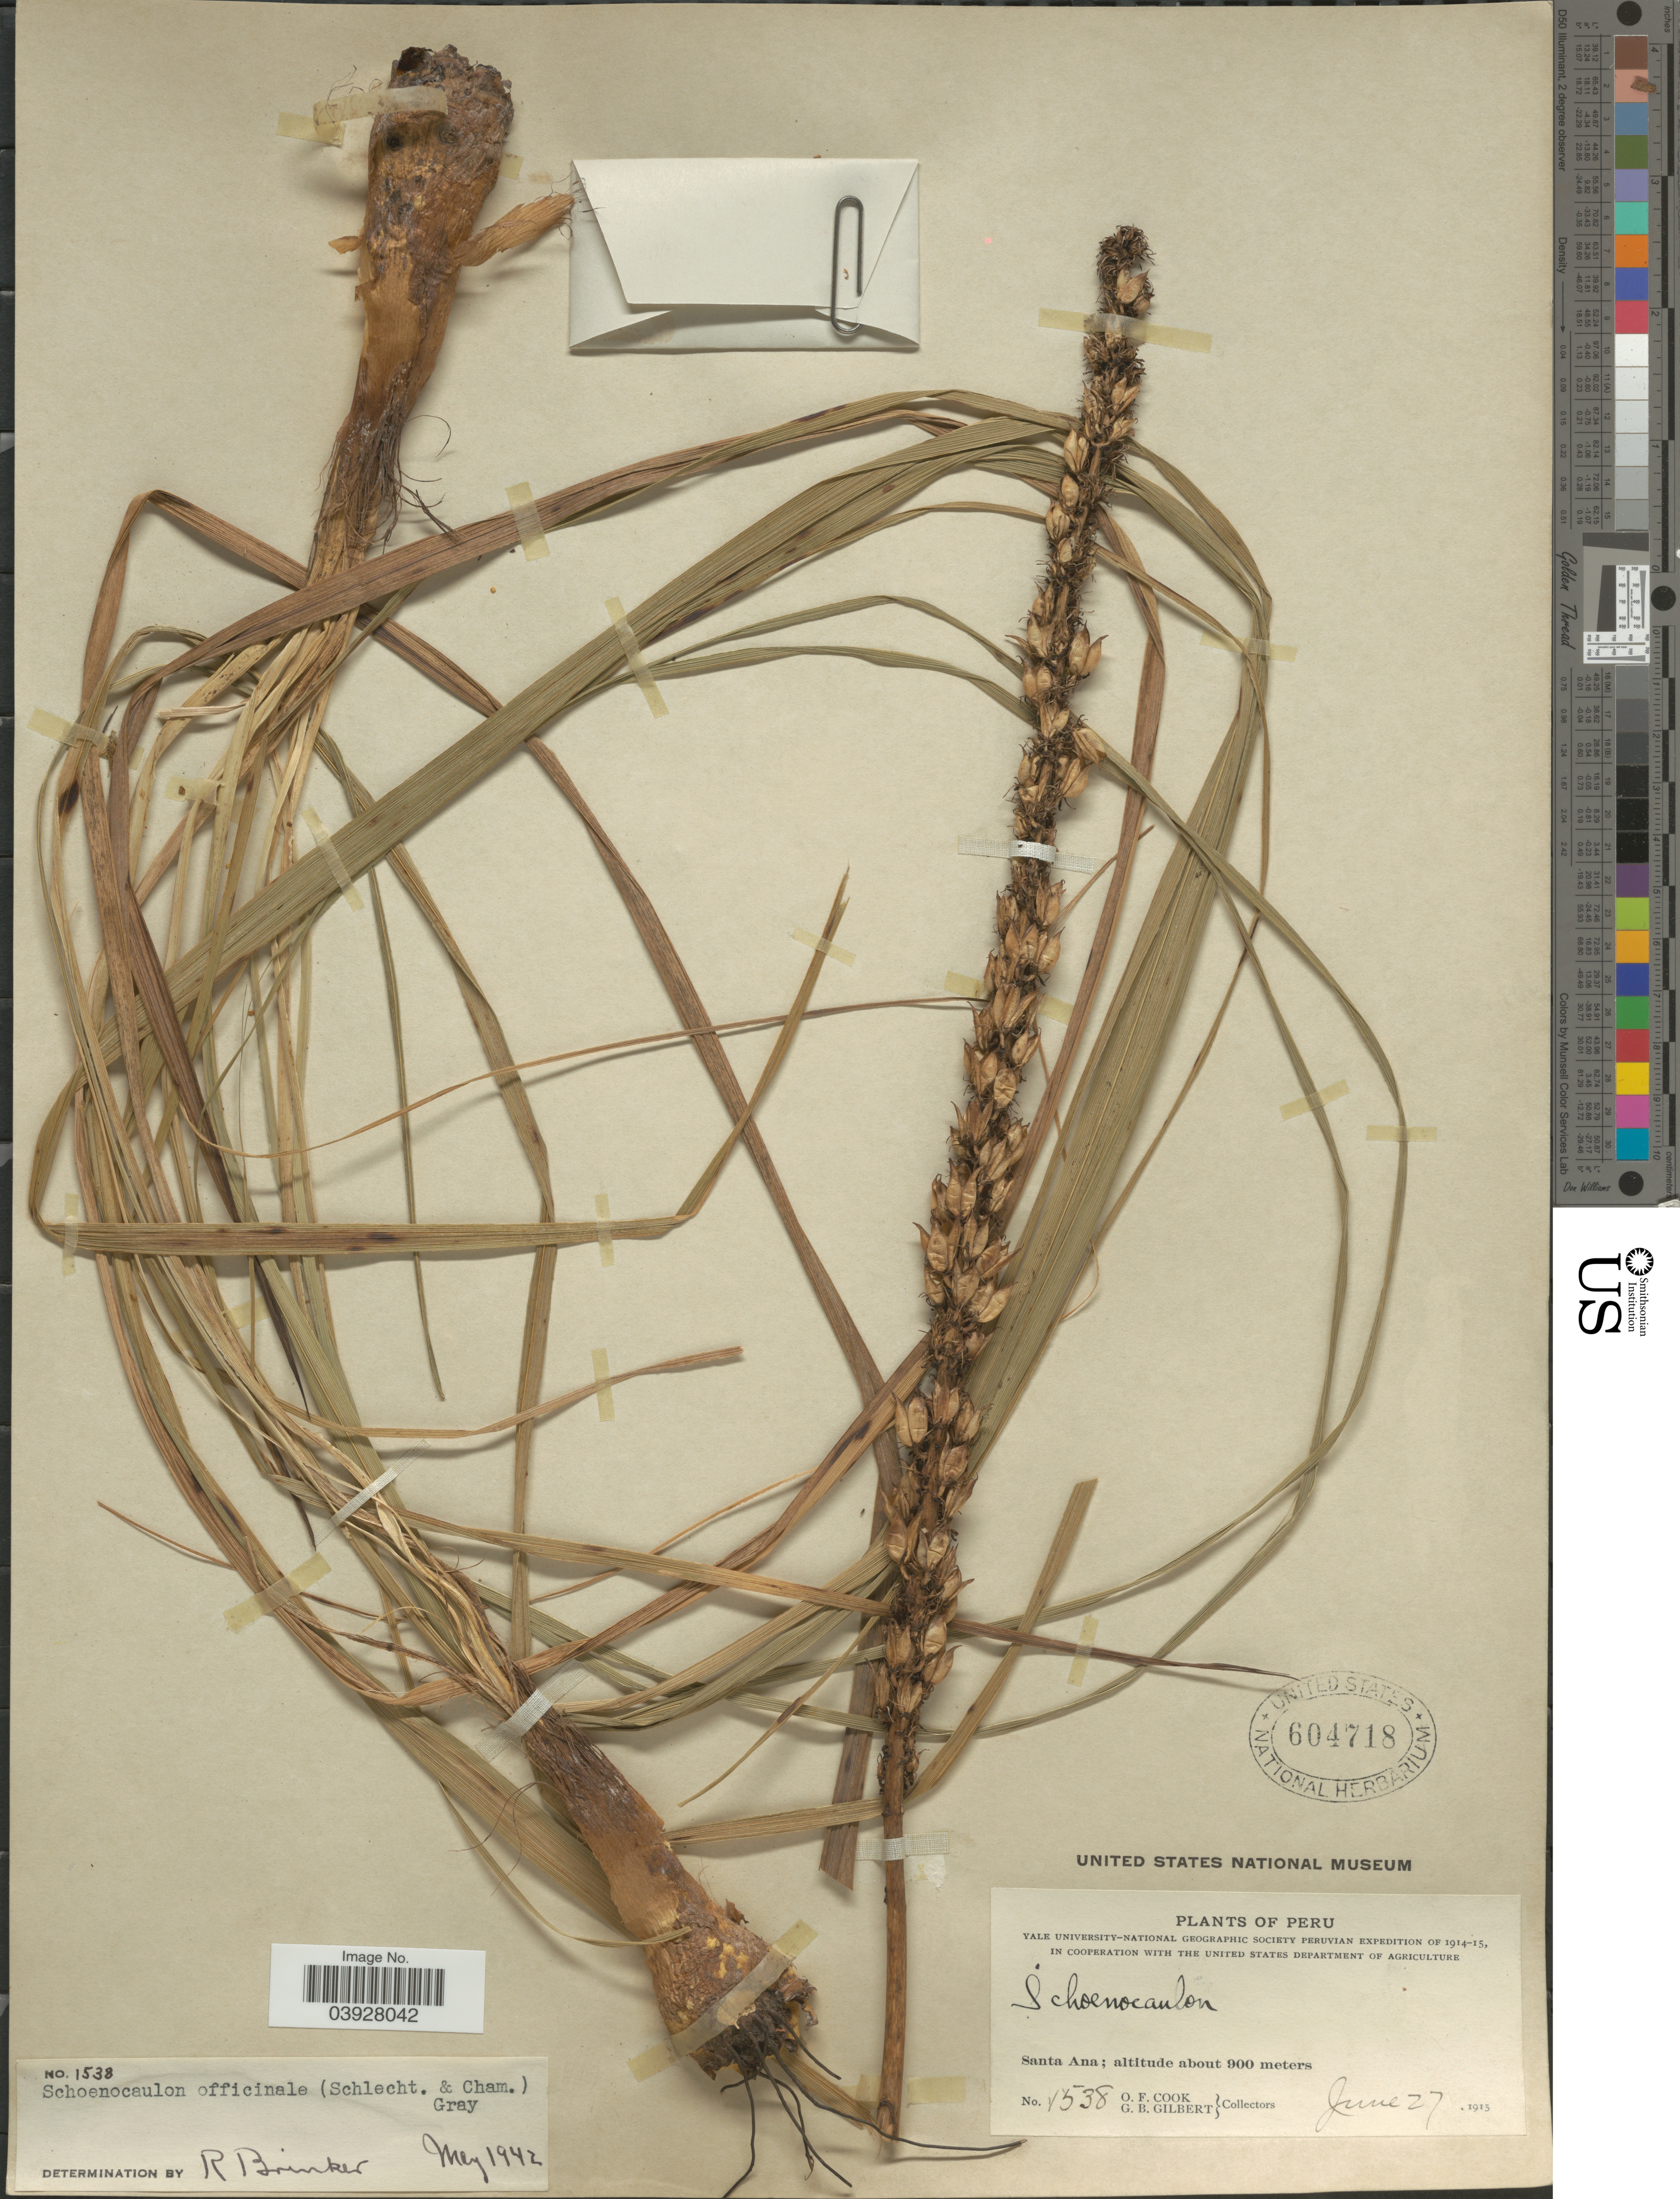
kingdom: Plantae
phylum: Tracheophyta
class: Liliopsida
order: Liliales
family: Melanthiaceae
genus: Schoenocaulon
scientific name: Schoenocaulon officinale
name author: (Schltdl.) A. Gray ex Benth.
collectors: O. F. Cook & G. B. Gilbert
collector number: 1538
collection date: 1915-06-27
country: Peru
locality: Santa Ana.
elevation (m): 900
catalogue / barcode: US 604718